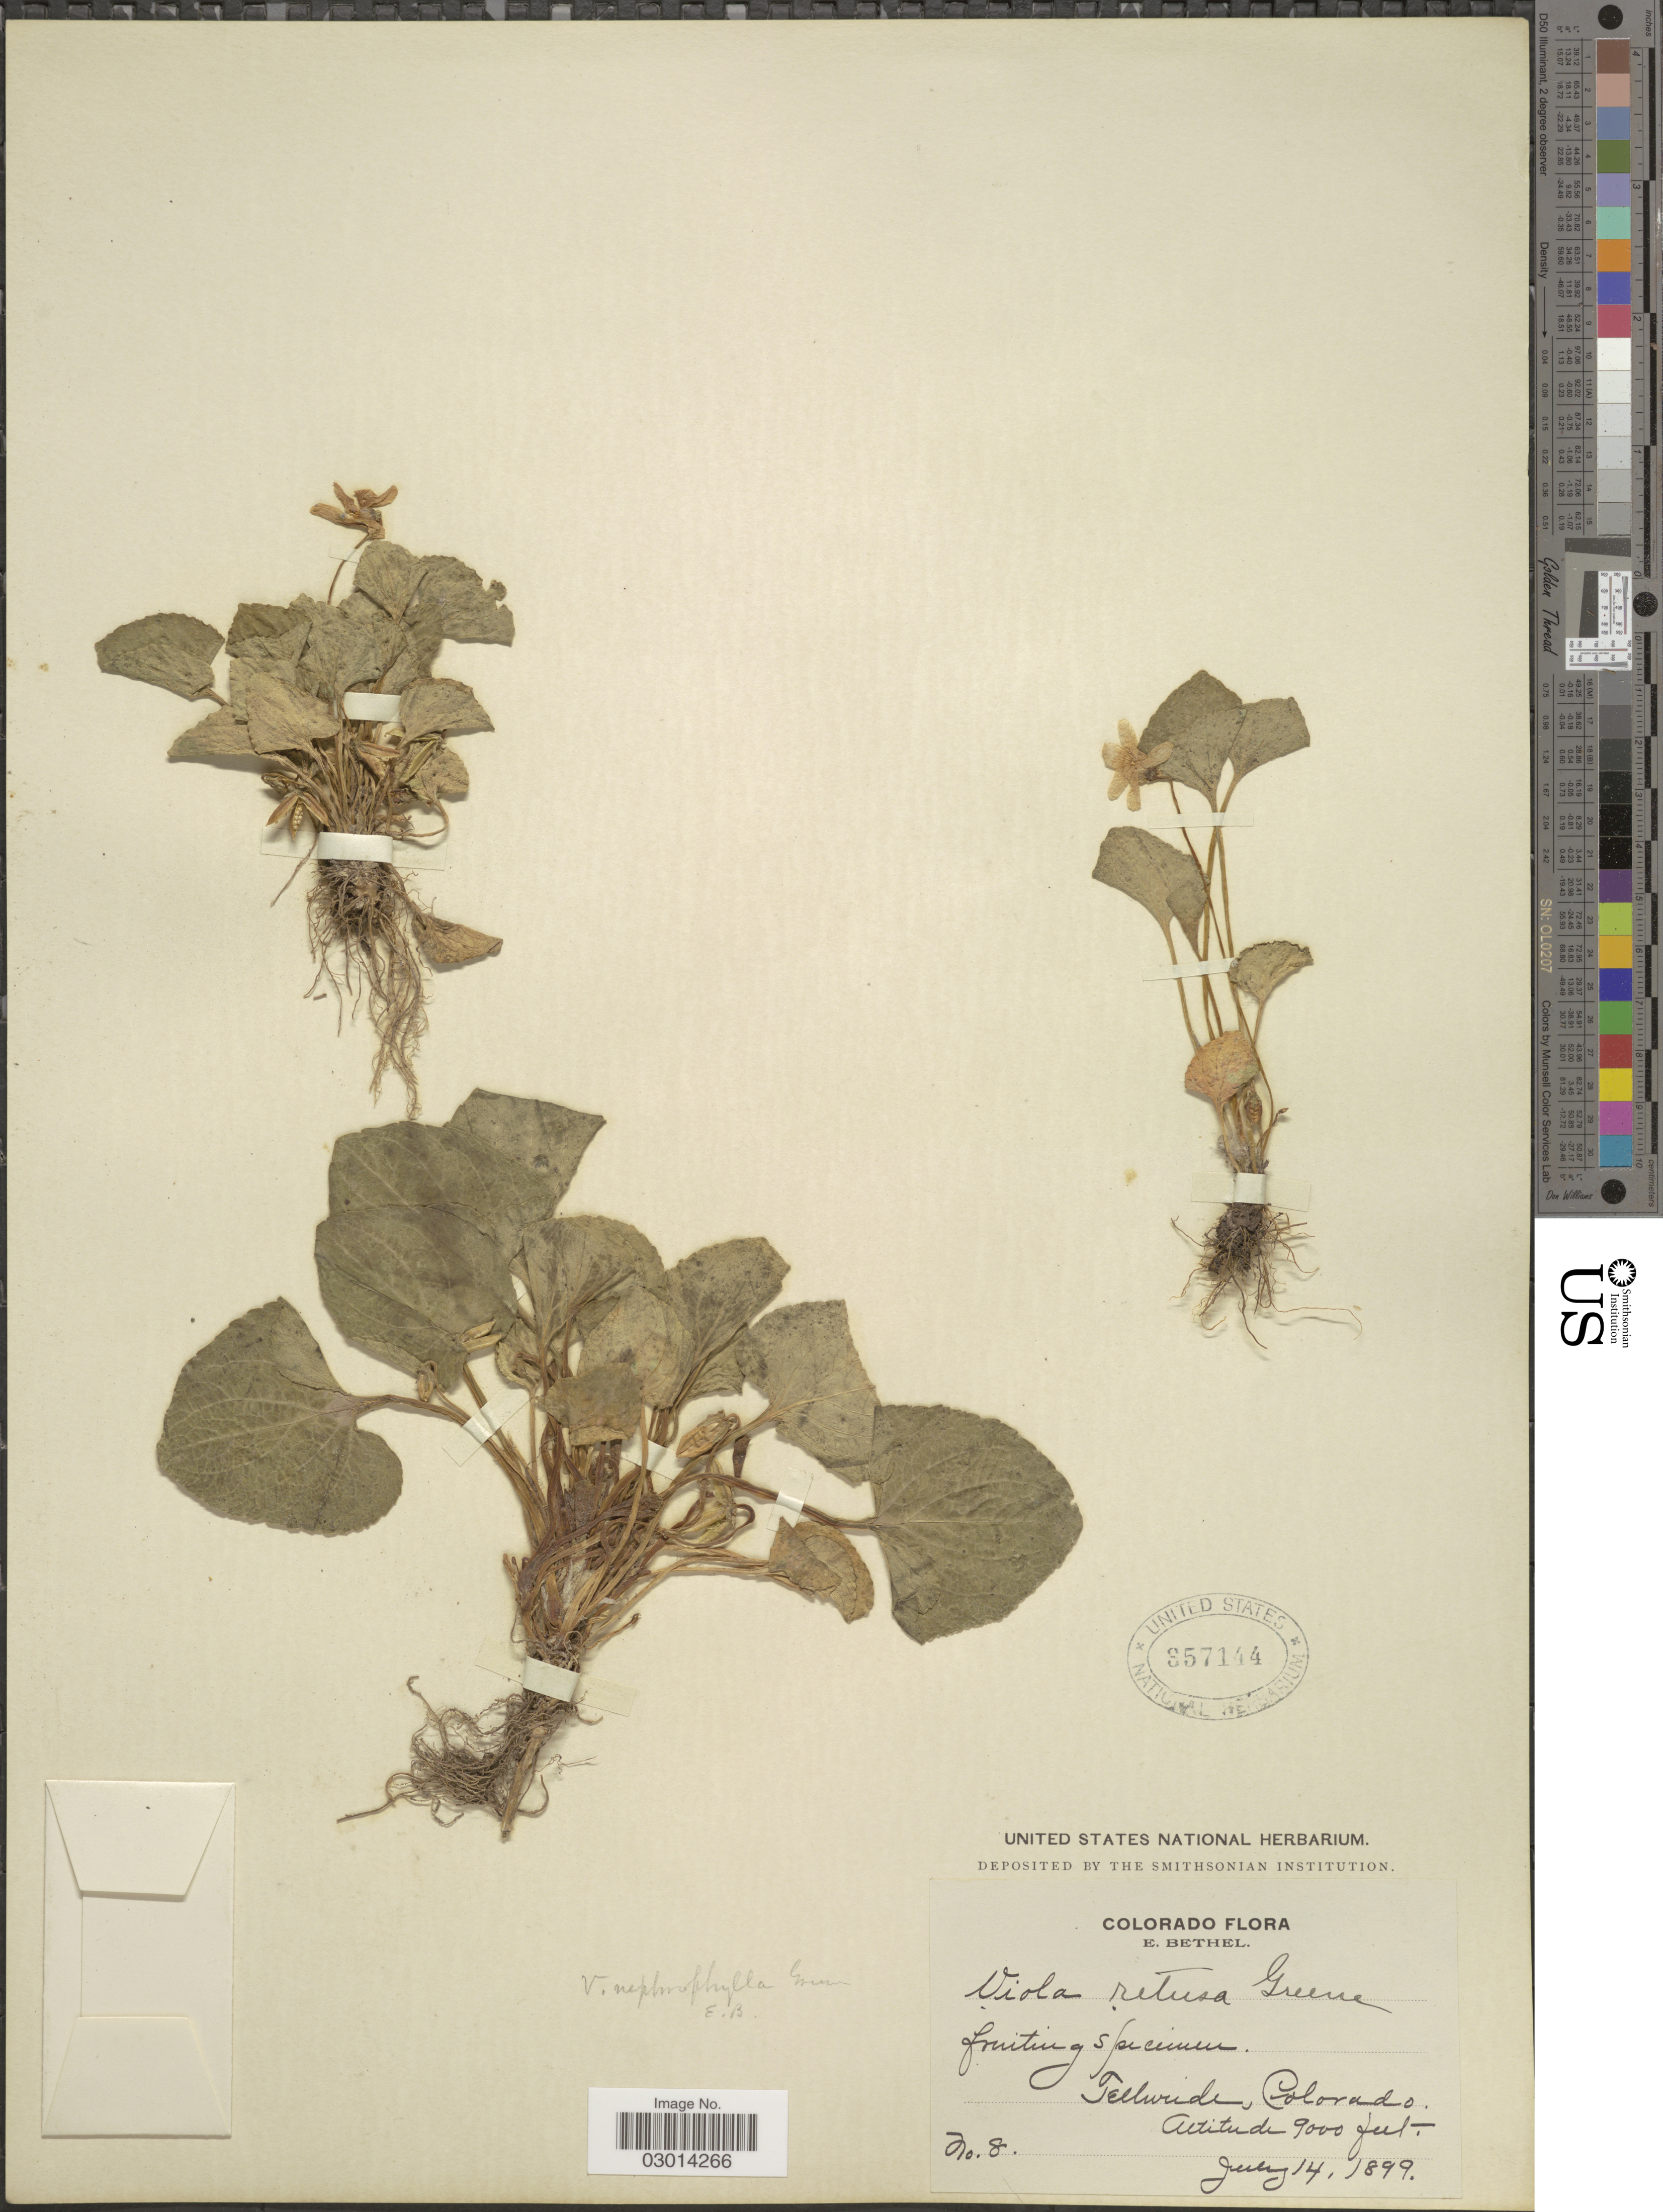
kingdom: Plantae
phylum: Tracheophyta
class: Magnoliopsida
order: Malpighiales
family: Violaceae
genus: Viola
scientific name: Viola retusa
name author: Greene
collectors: E. Bethel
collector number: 8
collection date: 1899-07-14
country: United States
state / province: Colorado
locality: Telluride.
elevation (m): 2743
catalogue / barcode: US 357144